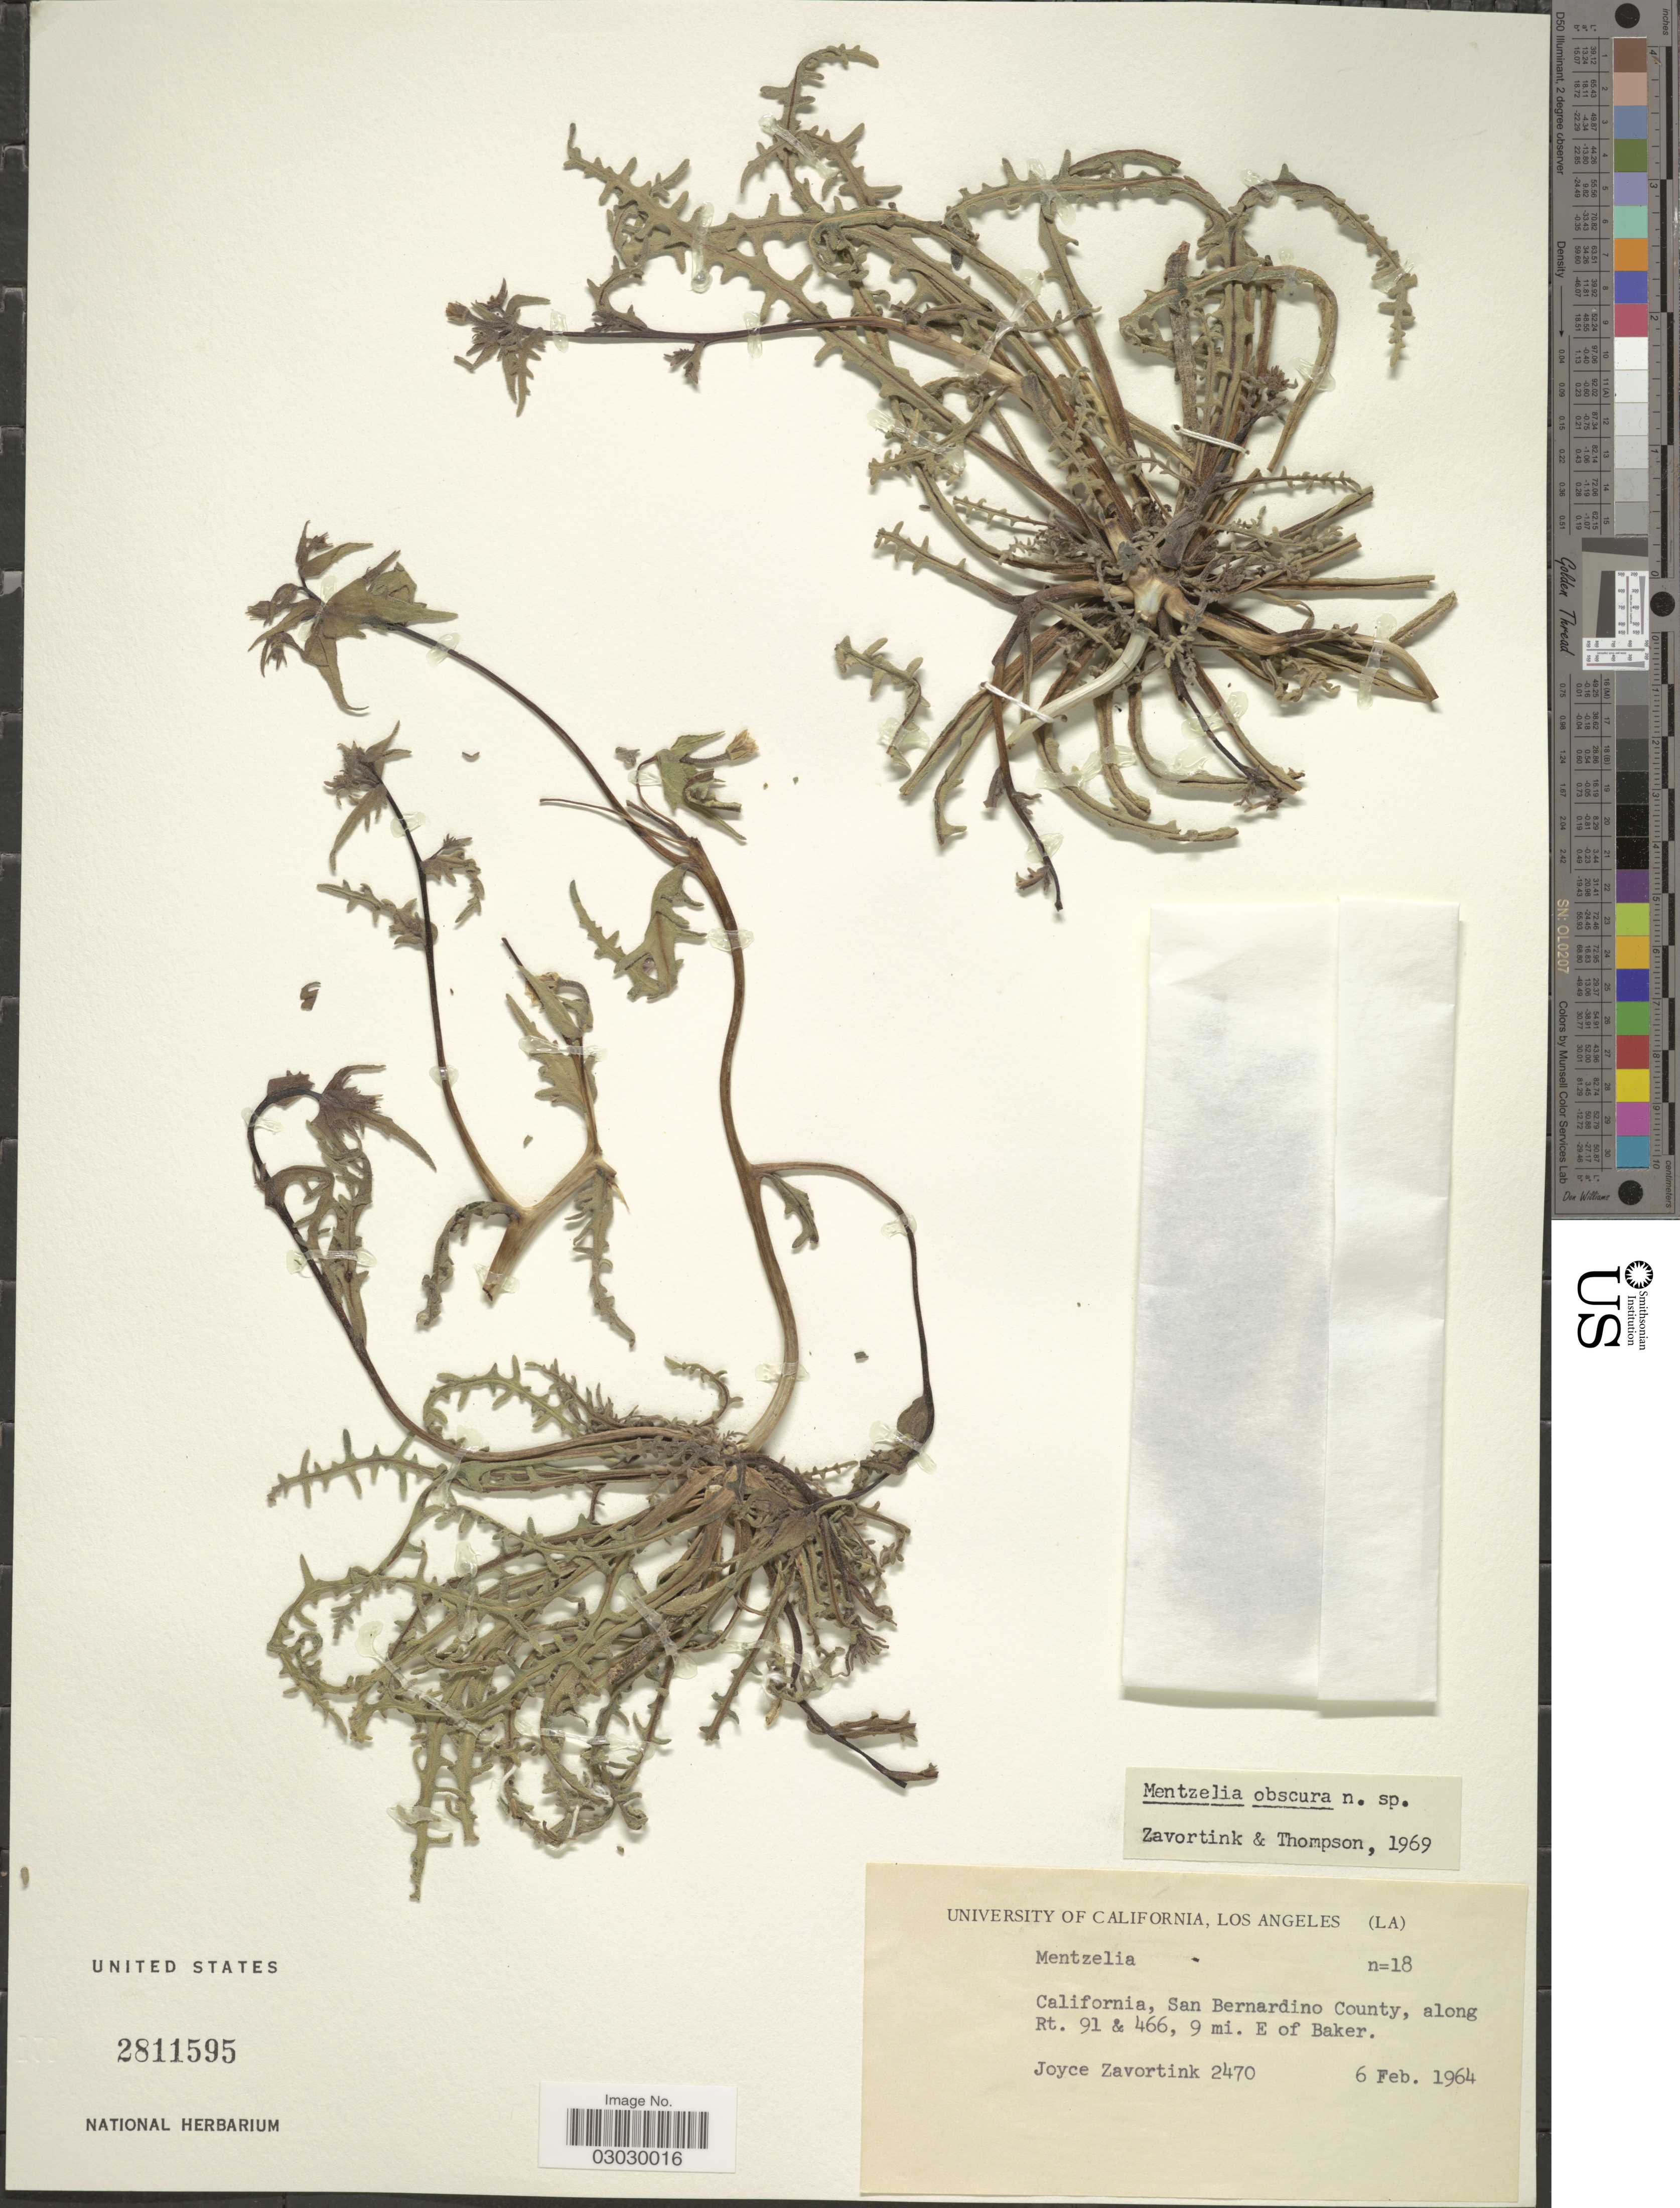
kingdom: Plantae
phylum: Tracheophyta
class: Magnoliopsida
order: Cornales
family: Loasaceae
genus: Mentzelia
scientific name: Mentzelia obscura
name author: H.J. Thomps. & J.E. Roberts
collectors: J. Zavortink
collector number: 2470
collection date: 1964-02-06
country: United States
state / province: California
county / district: San Bernardino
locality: San Bernardino County, along Rt. 91 & 466, 9 mi. E of Baker.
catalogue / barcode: US 2811595